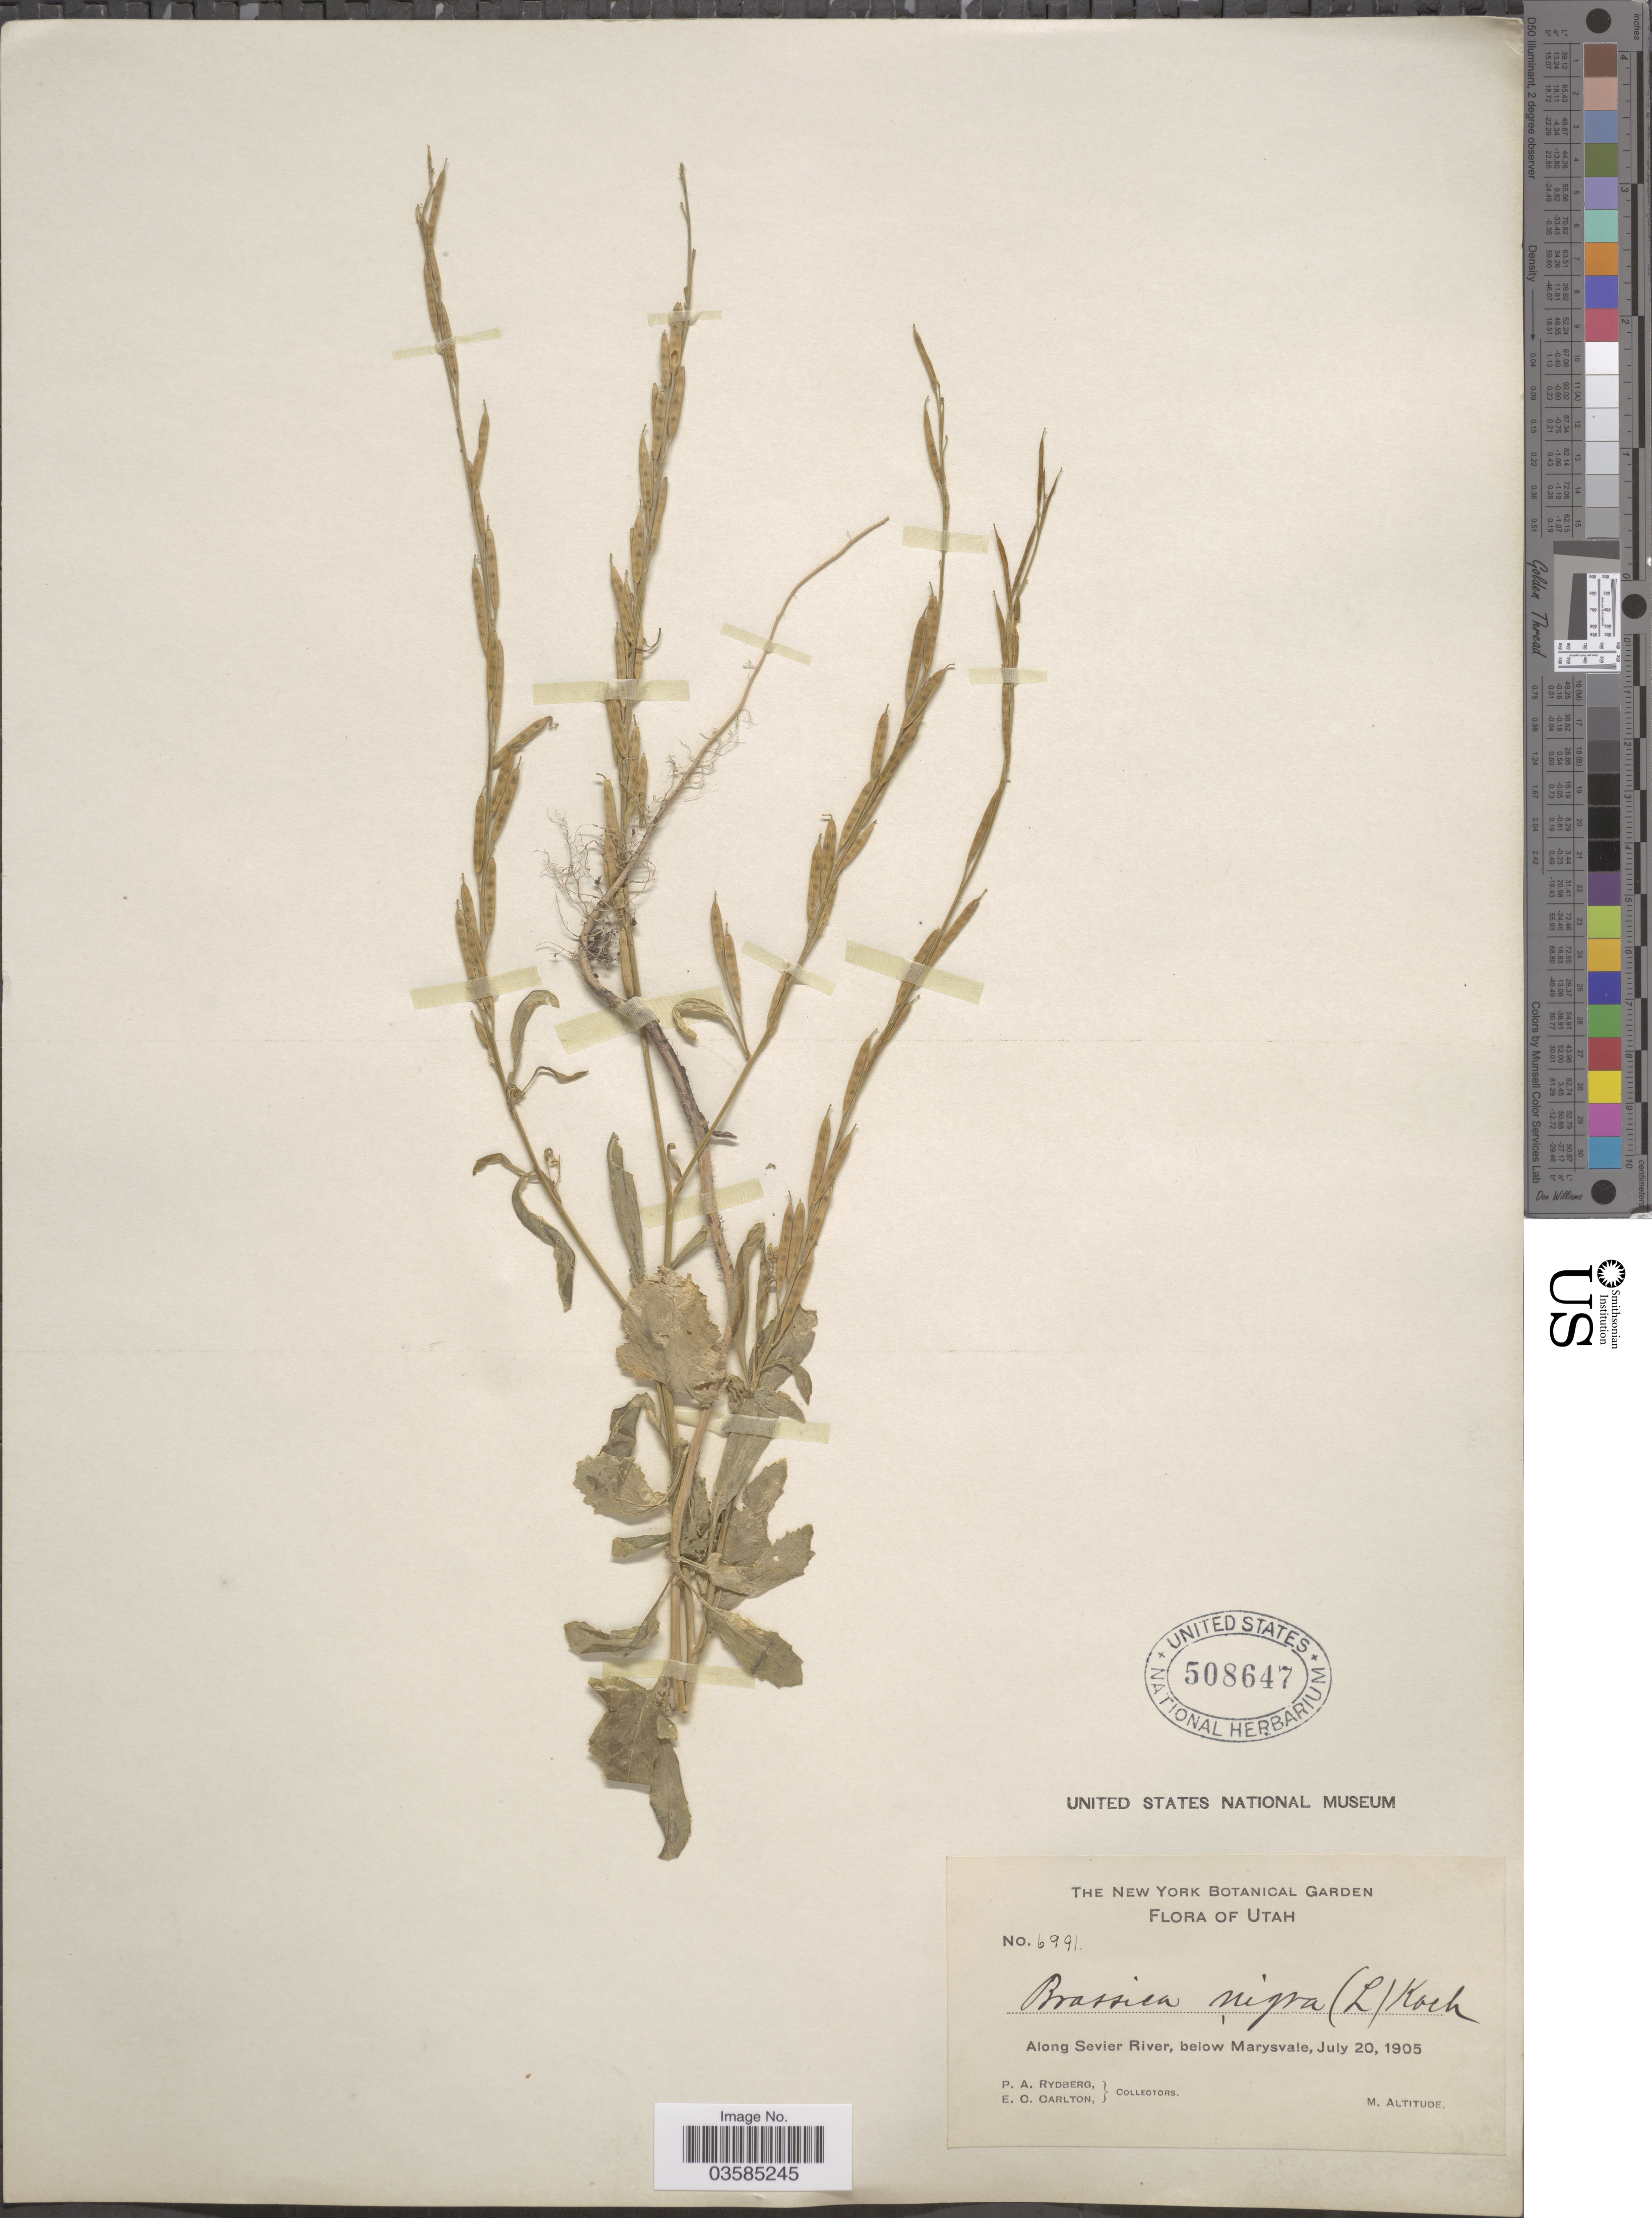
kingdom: Plantae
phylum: Tracheophyta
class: Magnoliopsida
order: Brassicales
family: Brassicaceae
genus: Brassica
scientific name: Brassica nigra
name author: (L.) W.D.J. Koch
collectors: E. Carlton & P. Ryberg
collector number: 6991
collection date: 1905-07-20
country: United States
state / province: Utah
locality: Along Sevier River, below Marysvale.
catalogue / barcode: US 508647